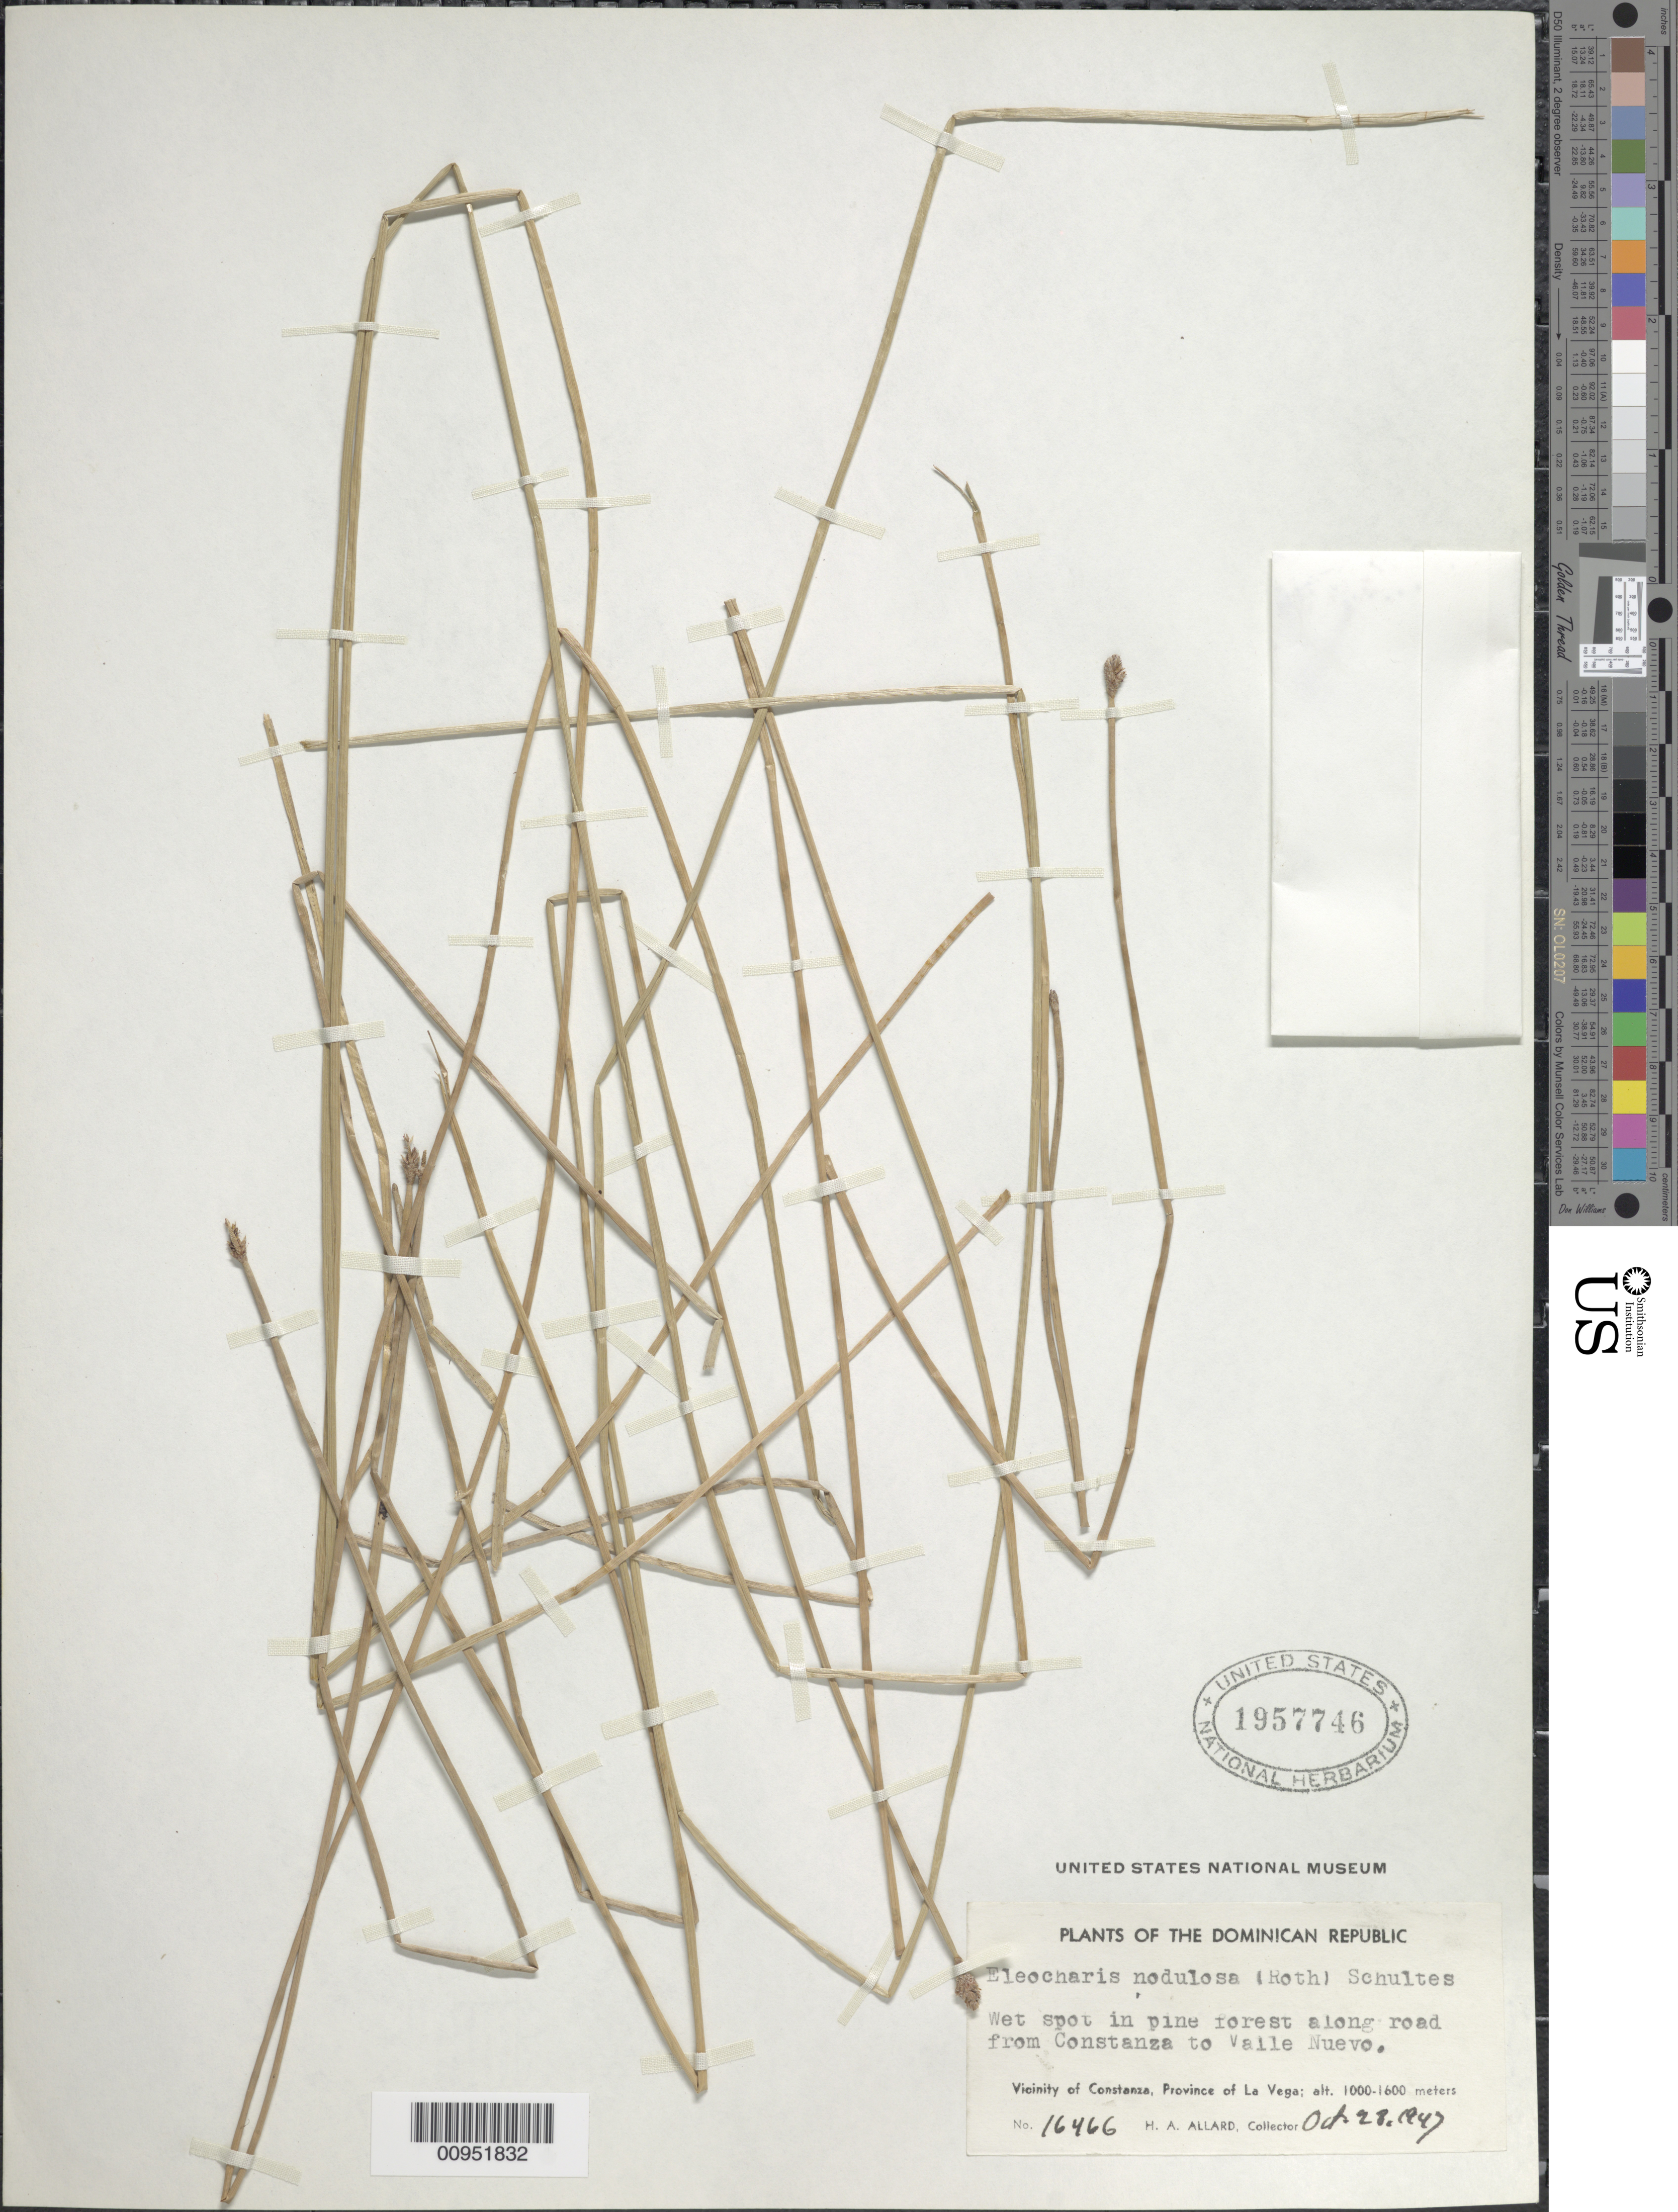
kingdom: Plantae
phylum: Tracheophyta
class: Liliopsida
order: Poales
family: Cyperaceae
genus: Eleocharis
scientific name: Eleocharis montana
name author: (Kunth) Roem. & Schult.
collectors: H. A. Allard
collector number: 16466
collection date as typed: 28 Oct 1947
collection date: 1947-10-28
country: Dominican Republic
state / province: La Vega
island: Hispaniola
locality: Vicinity of Constanza, pine forest along road from Constanza to Valle Nuevo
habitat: Wet spot in pine forest along road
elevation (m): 1000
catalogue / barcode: US 1957746